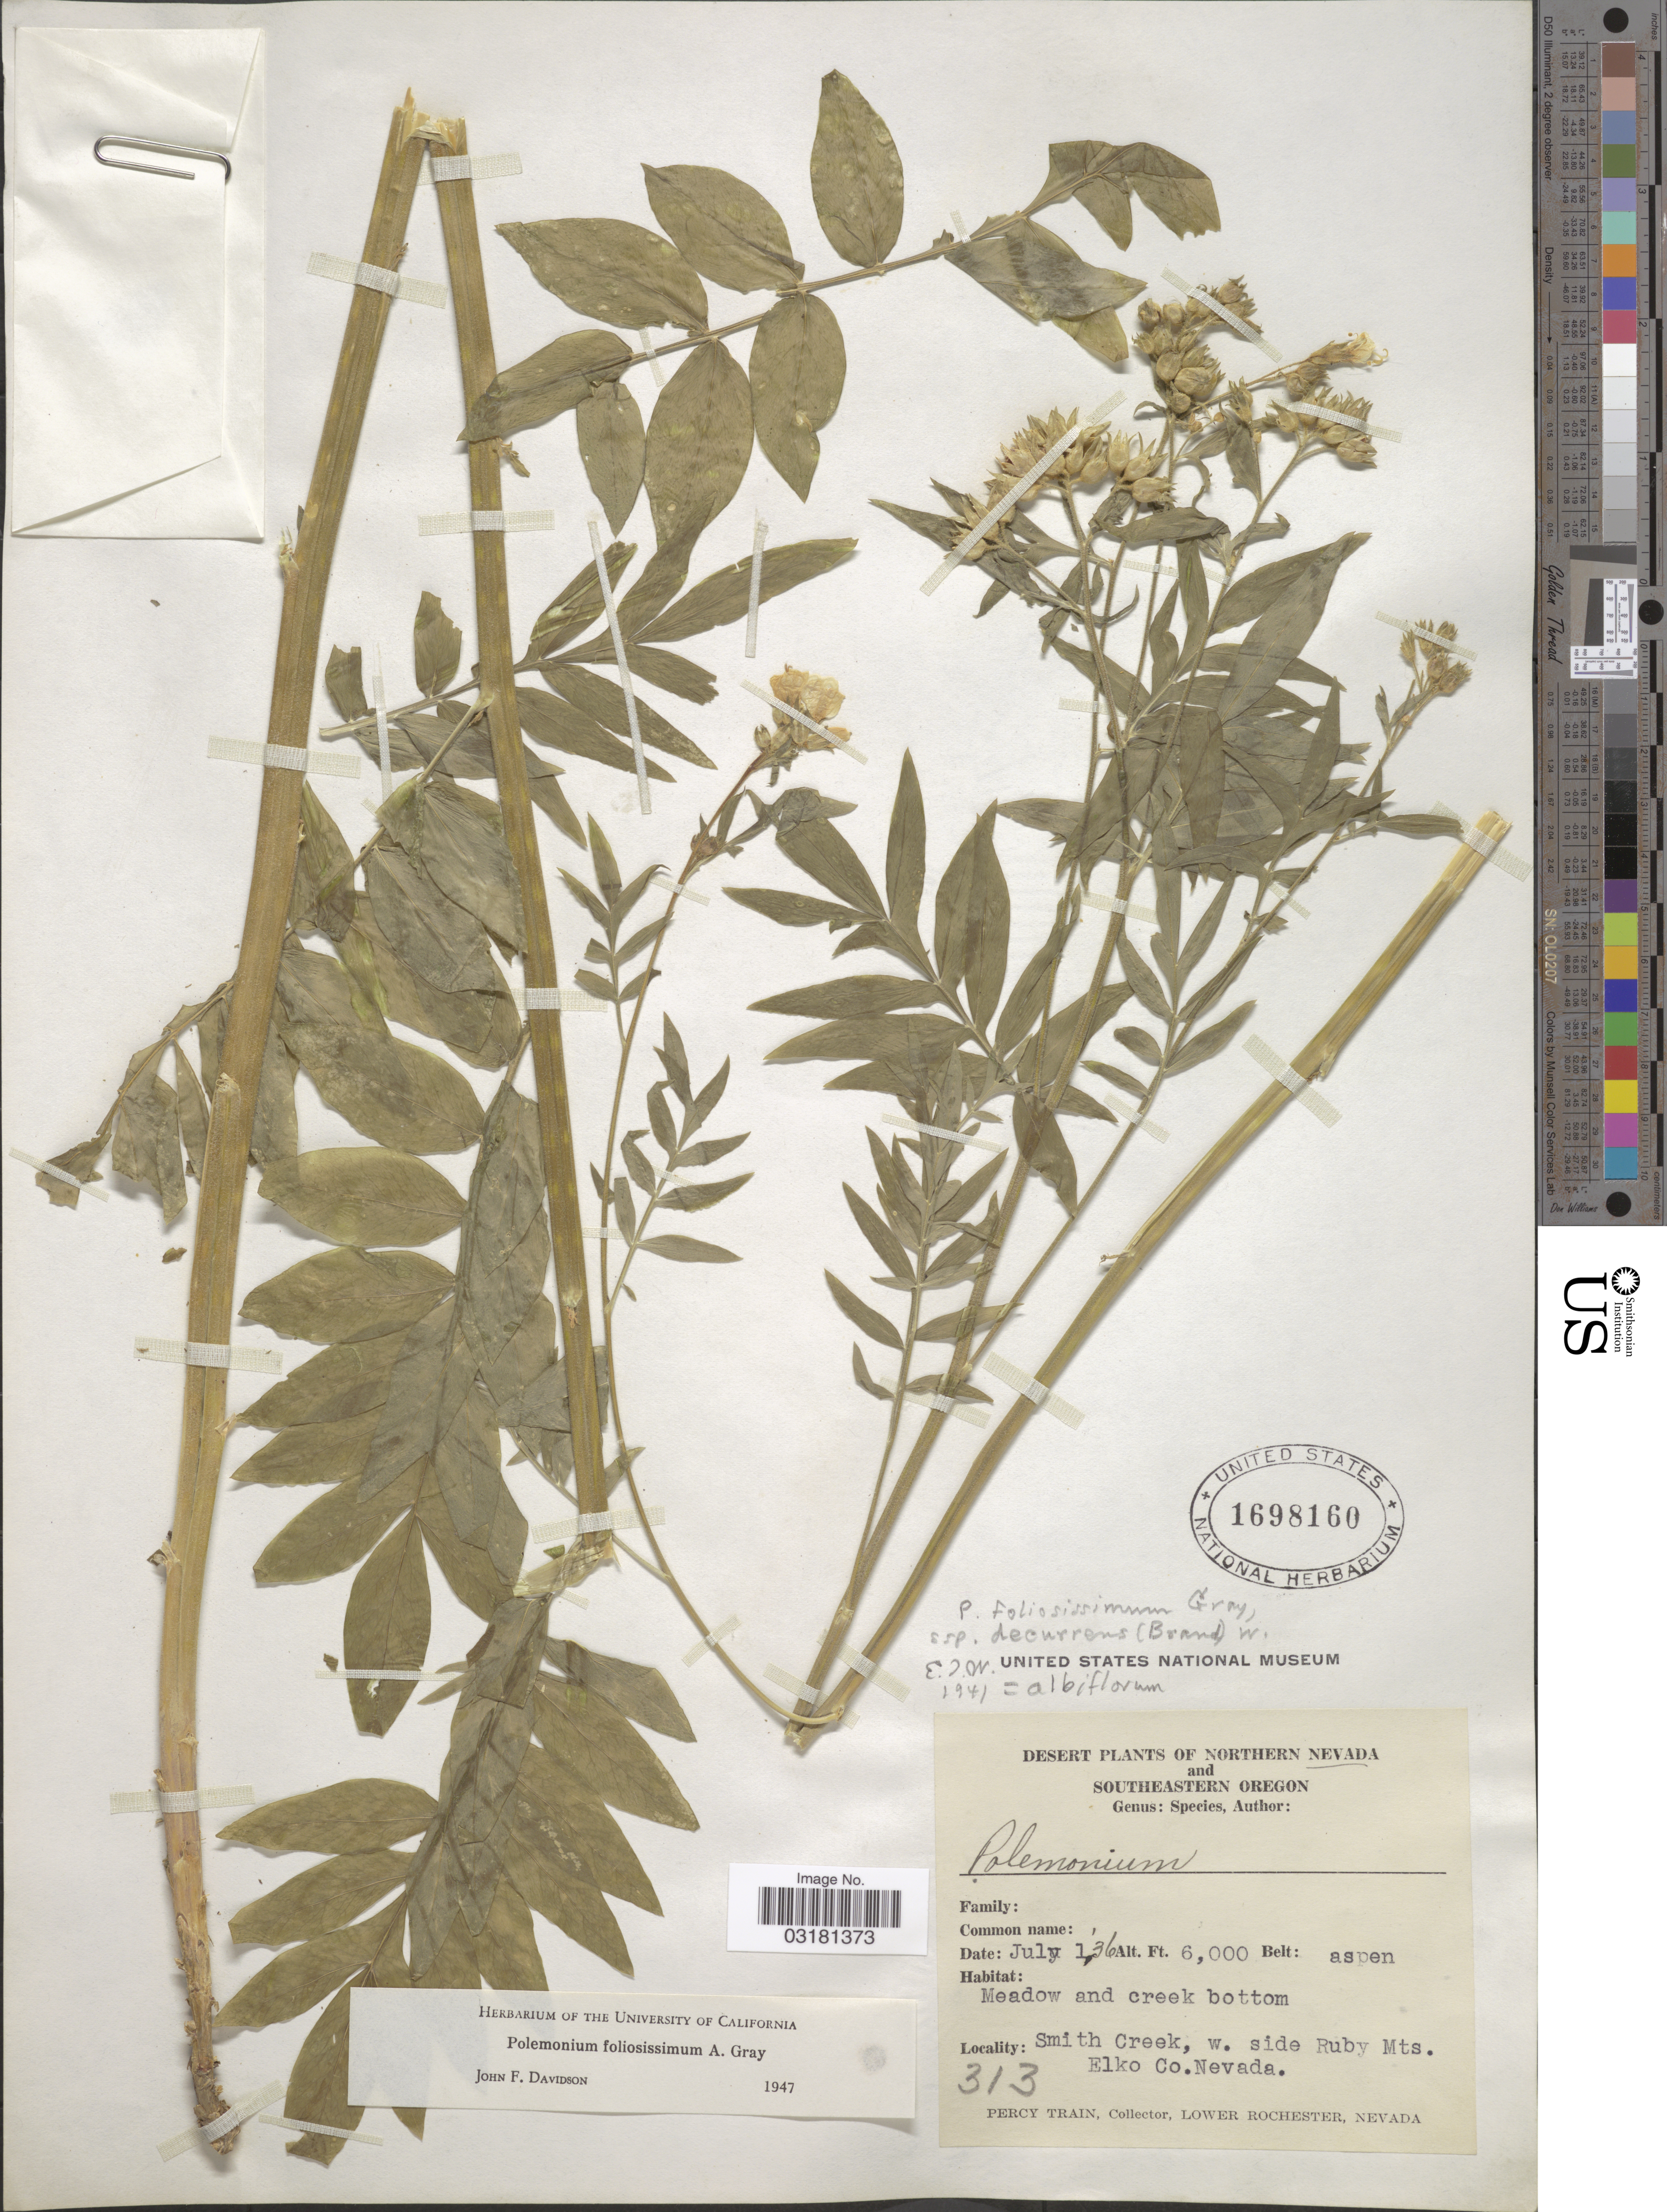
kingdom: Plantae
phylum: Tracheophyta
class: Magnoliopsida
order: Ericales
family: Polemoniaceae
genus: Polemonium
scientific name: Polemonium foliosissimum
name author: A. Gray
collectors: P. Train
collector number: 313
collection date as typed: Transcribed d/m/y: 1/7/36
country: United States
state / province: Nevada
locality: Northern Nevada. Smith Creek, w. side Ruby Mts. Elko Co.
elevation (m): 1829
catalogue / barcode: US 1698160